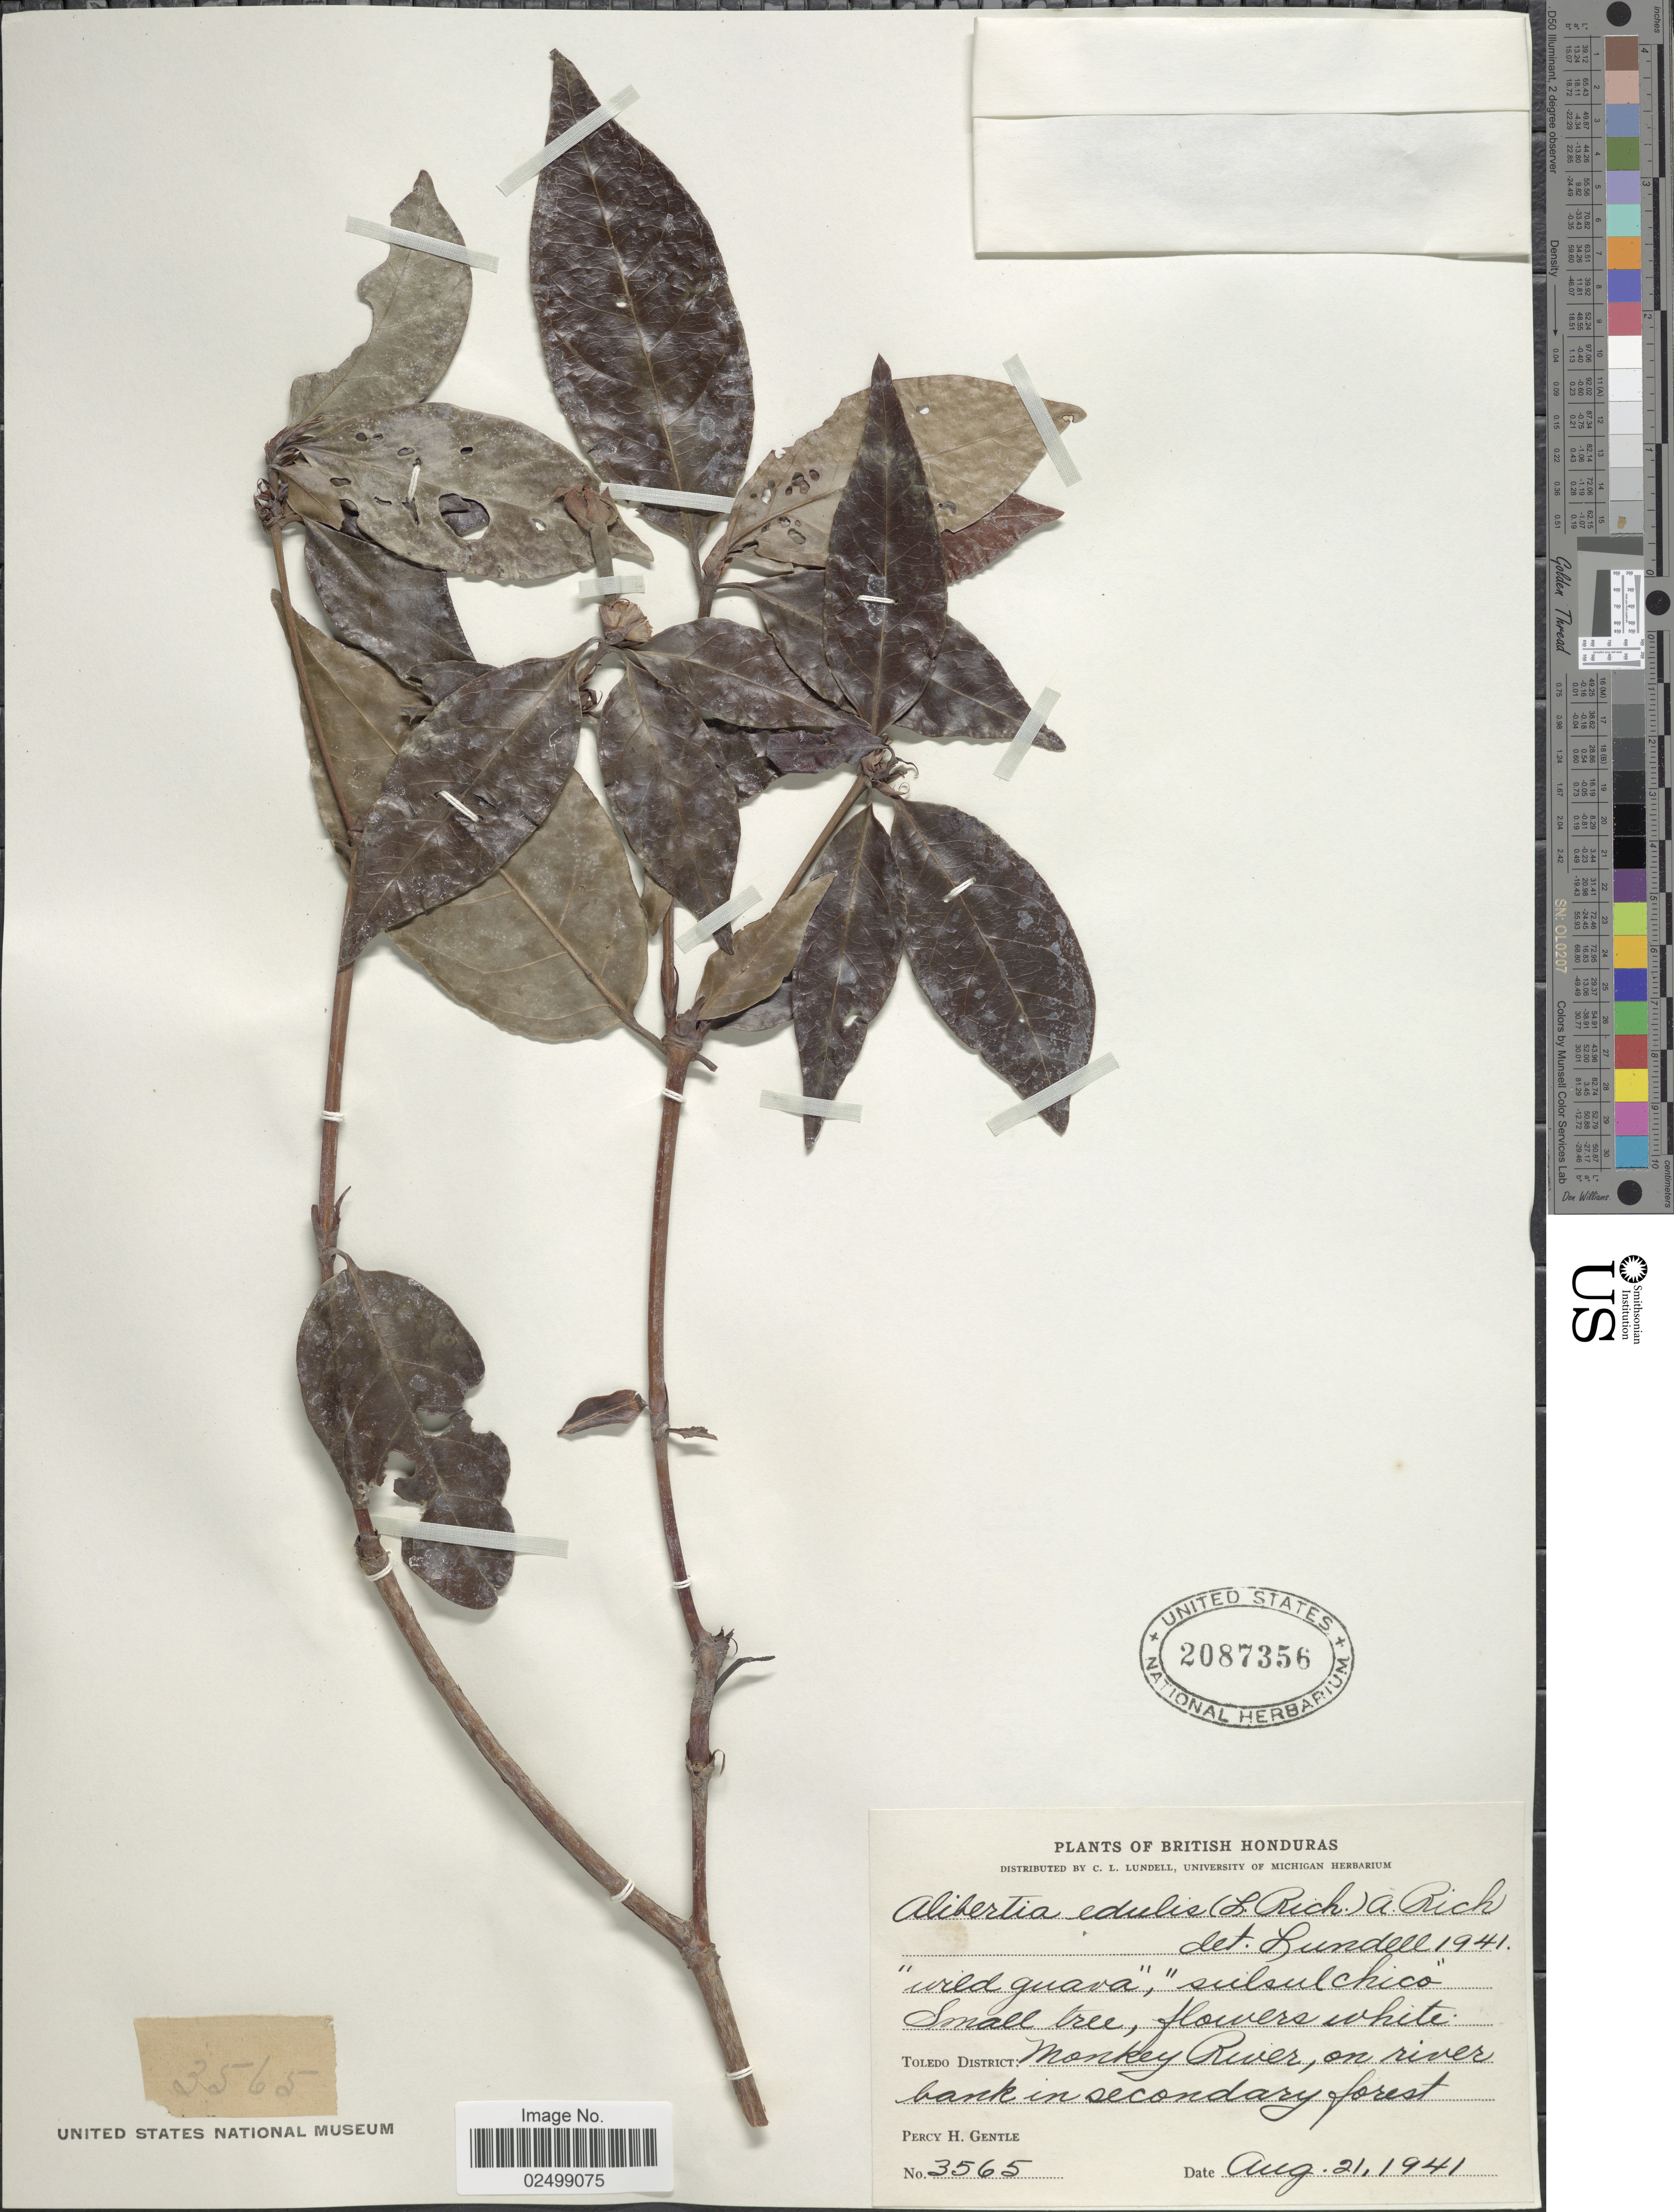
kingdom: Plantae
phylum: Tracheophyta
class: Magnoliopsida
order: Gentianales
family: Rubiaceae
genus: Alibertia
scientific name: Alibertia edulis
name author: (Rich.) A. Rich. ex DC.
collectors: P. H. Gentle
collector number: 3565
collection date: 1941-08-21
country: Belize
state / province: Toledo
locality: British Honduras. Toledo District: Monkey River, on river bank in secondary forest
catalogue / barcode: US 2087356